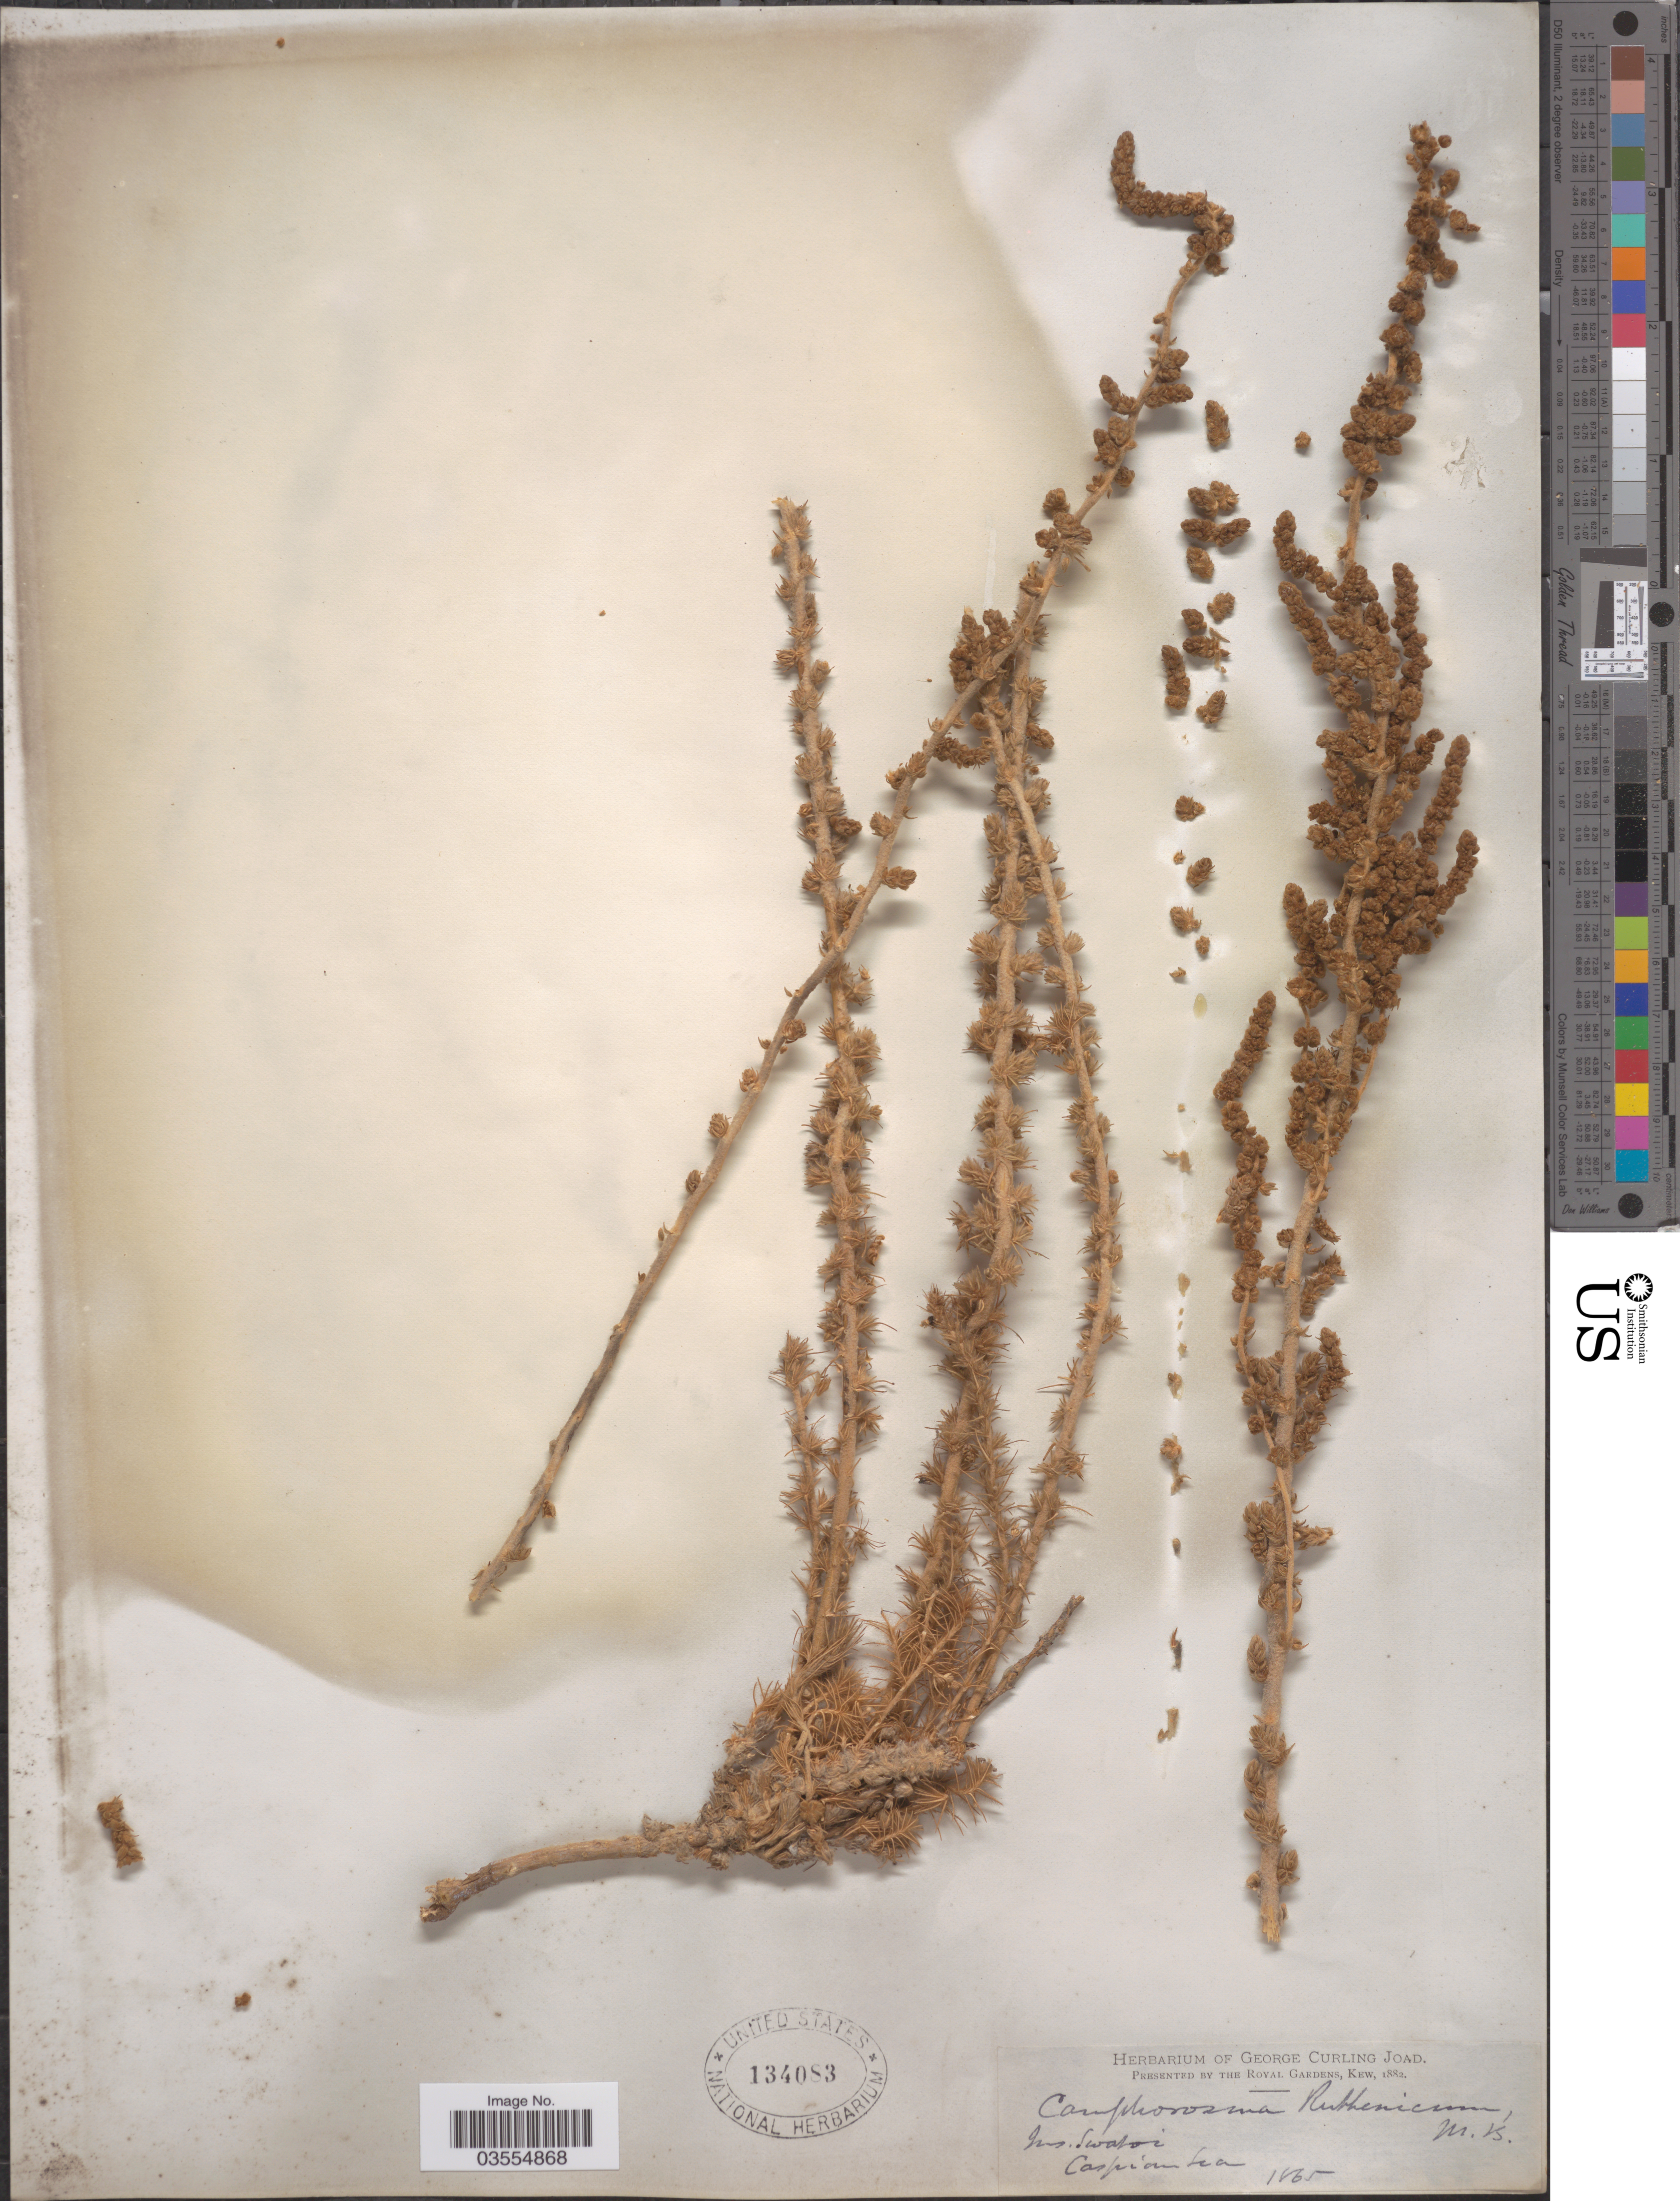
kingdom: Plantae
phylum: Tracheophyta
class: Magnoliopsida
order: Caryophyllales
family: Amaranthaceae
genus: Camphorosma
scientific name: Camphorosma ruthenica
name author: M. Bieb.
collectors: ex herb. George Curling Joad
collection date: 1865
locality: Ins. Swatoi, Caspian Sea.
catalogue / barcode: US 134083